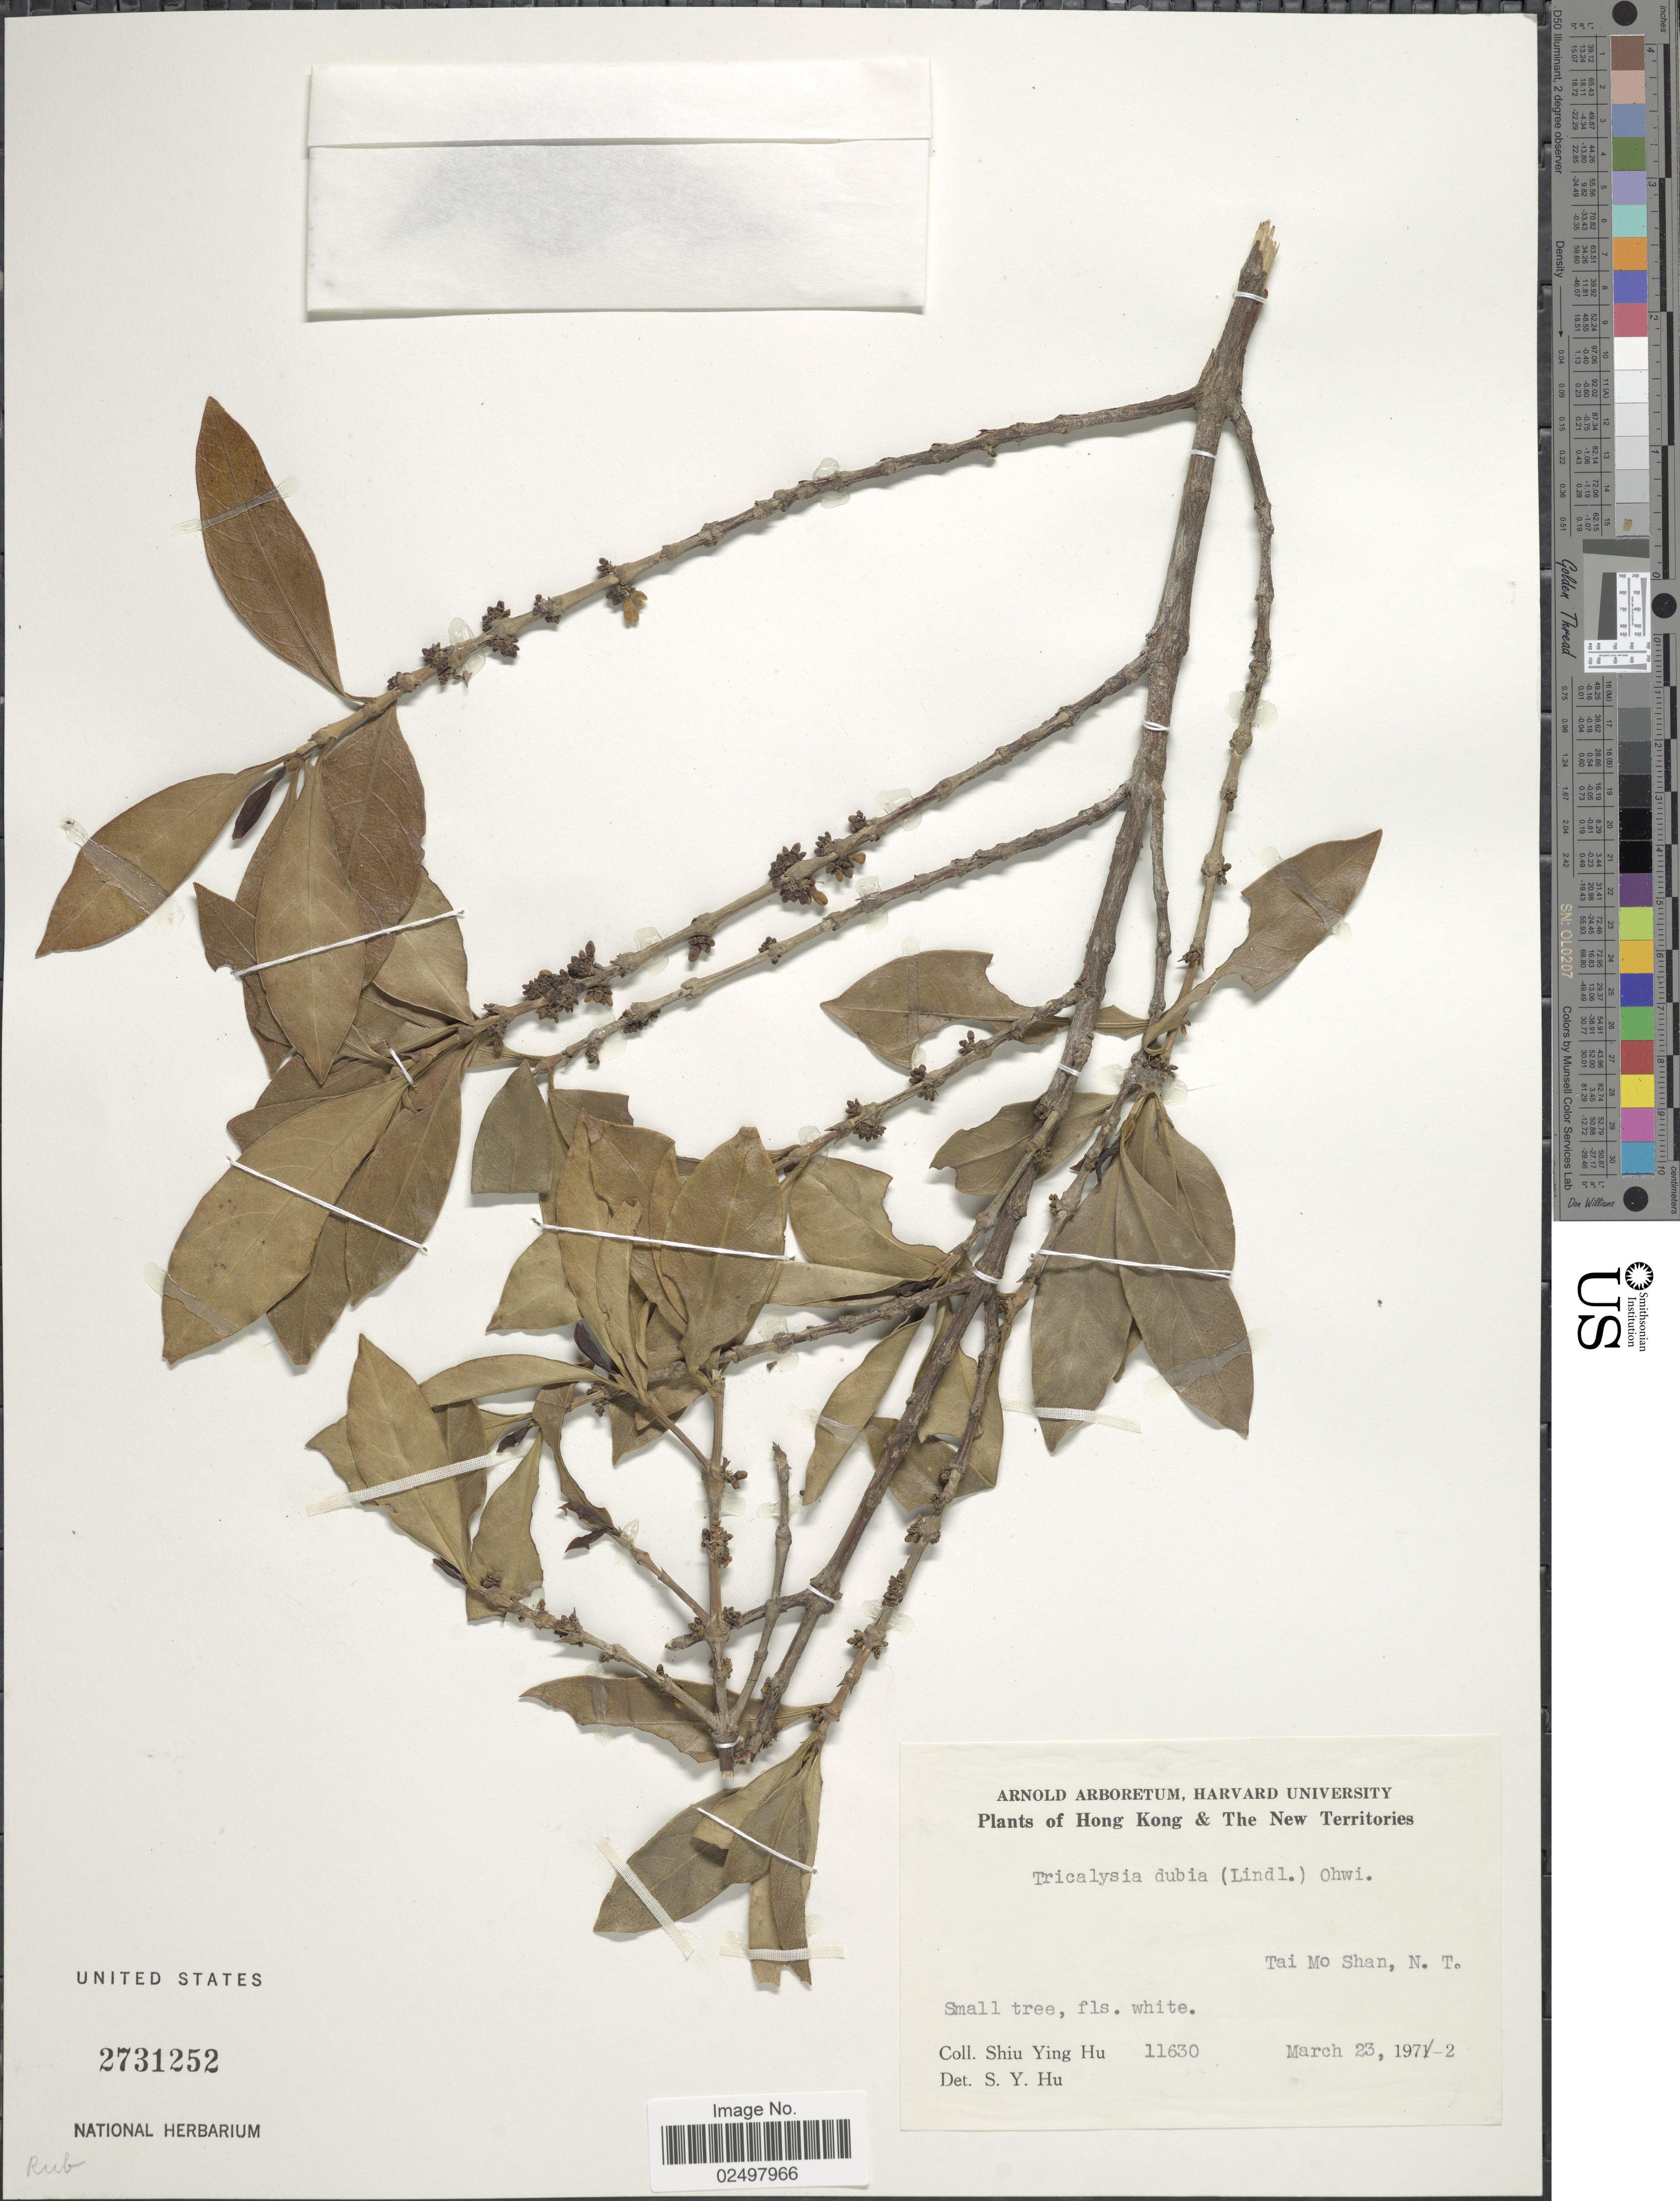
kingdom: Plantae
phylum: Tracheophyta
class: Magnoliopsida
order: Gentianales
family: Rubiaceae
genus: Tricalysia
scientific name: Tricalysia dubia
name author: (Lindl.) Ohwi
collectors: S. Y. Hu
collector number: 11630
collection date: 1972-03-23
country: China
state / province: Hong Kong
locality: Hong Kong & The New Terriotories, Tai Mo Shan, N.T.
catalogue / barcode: US 2731252